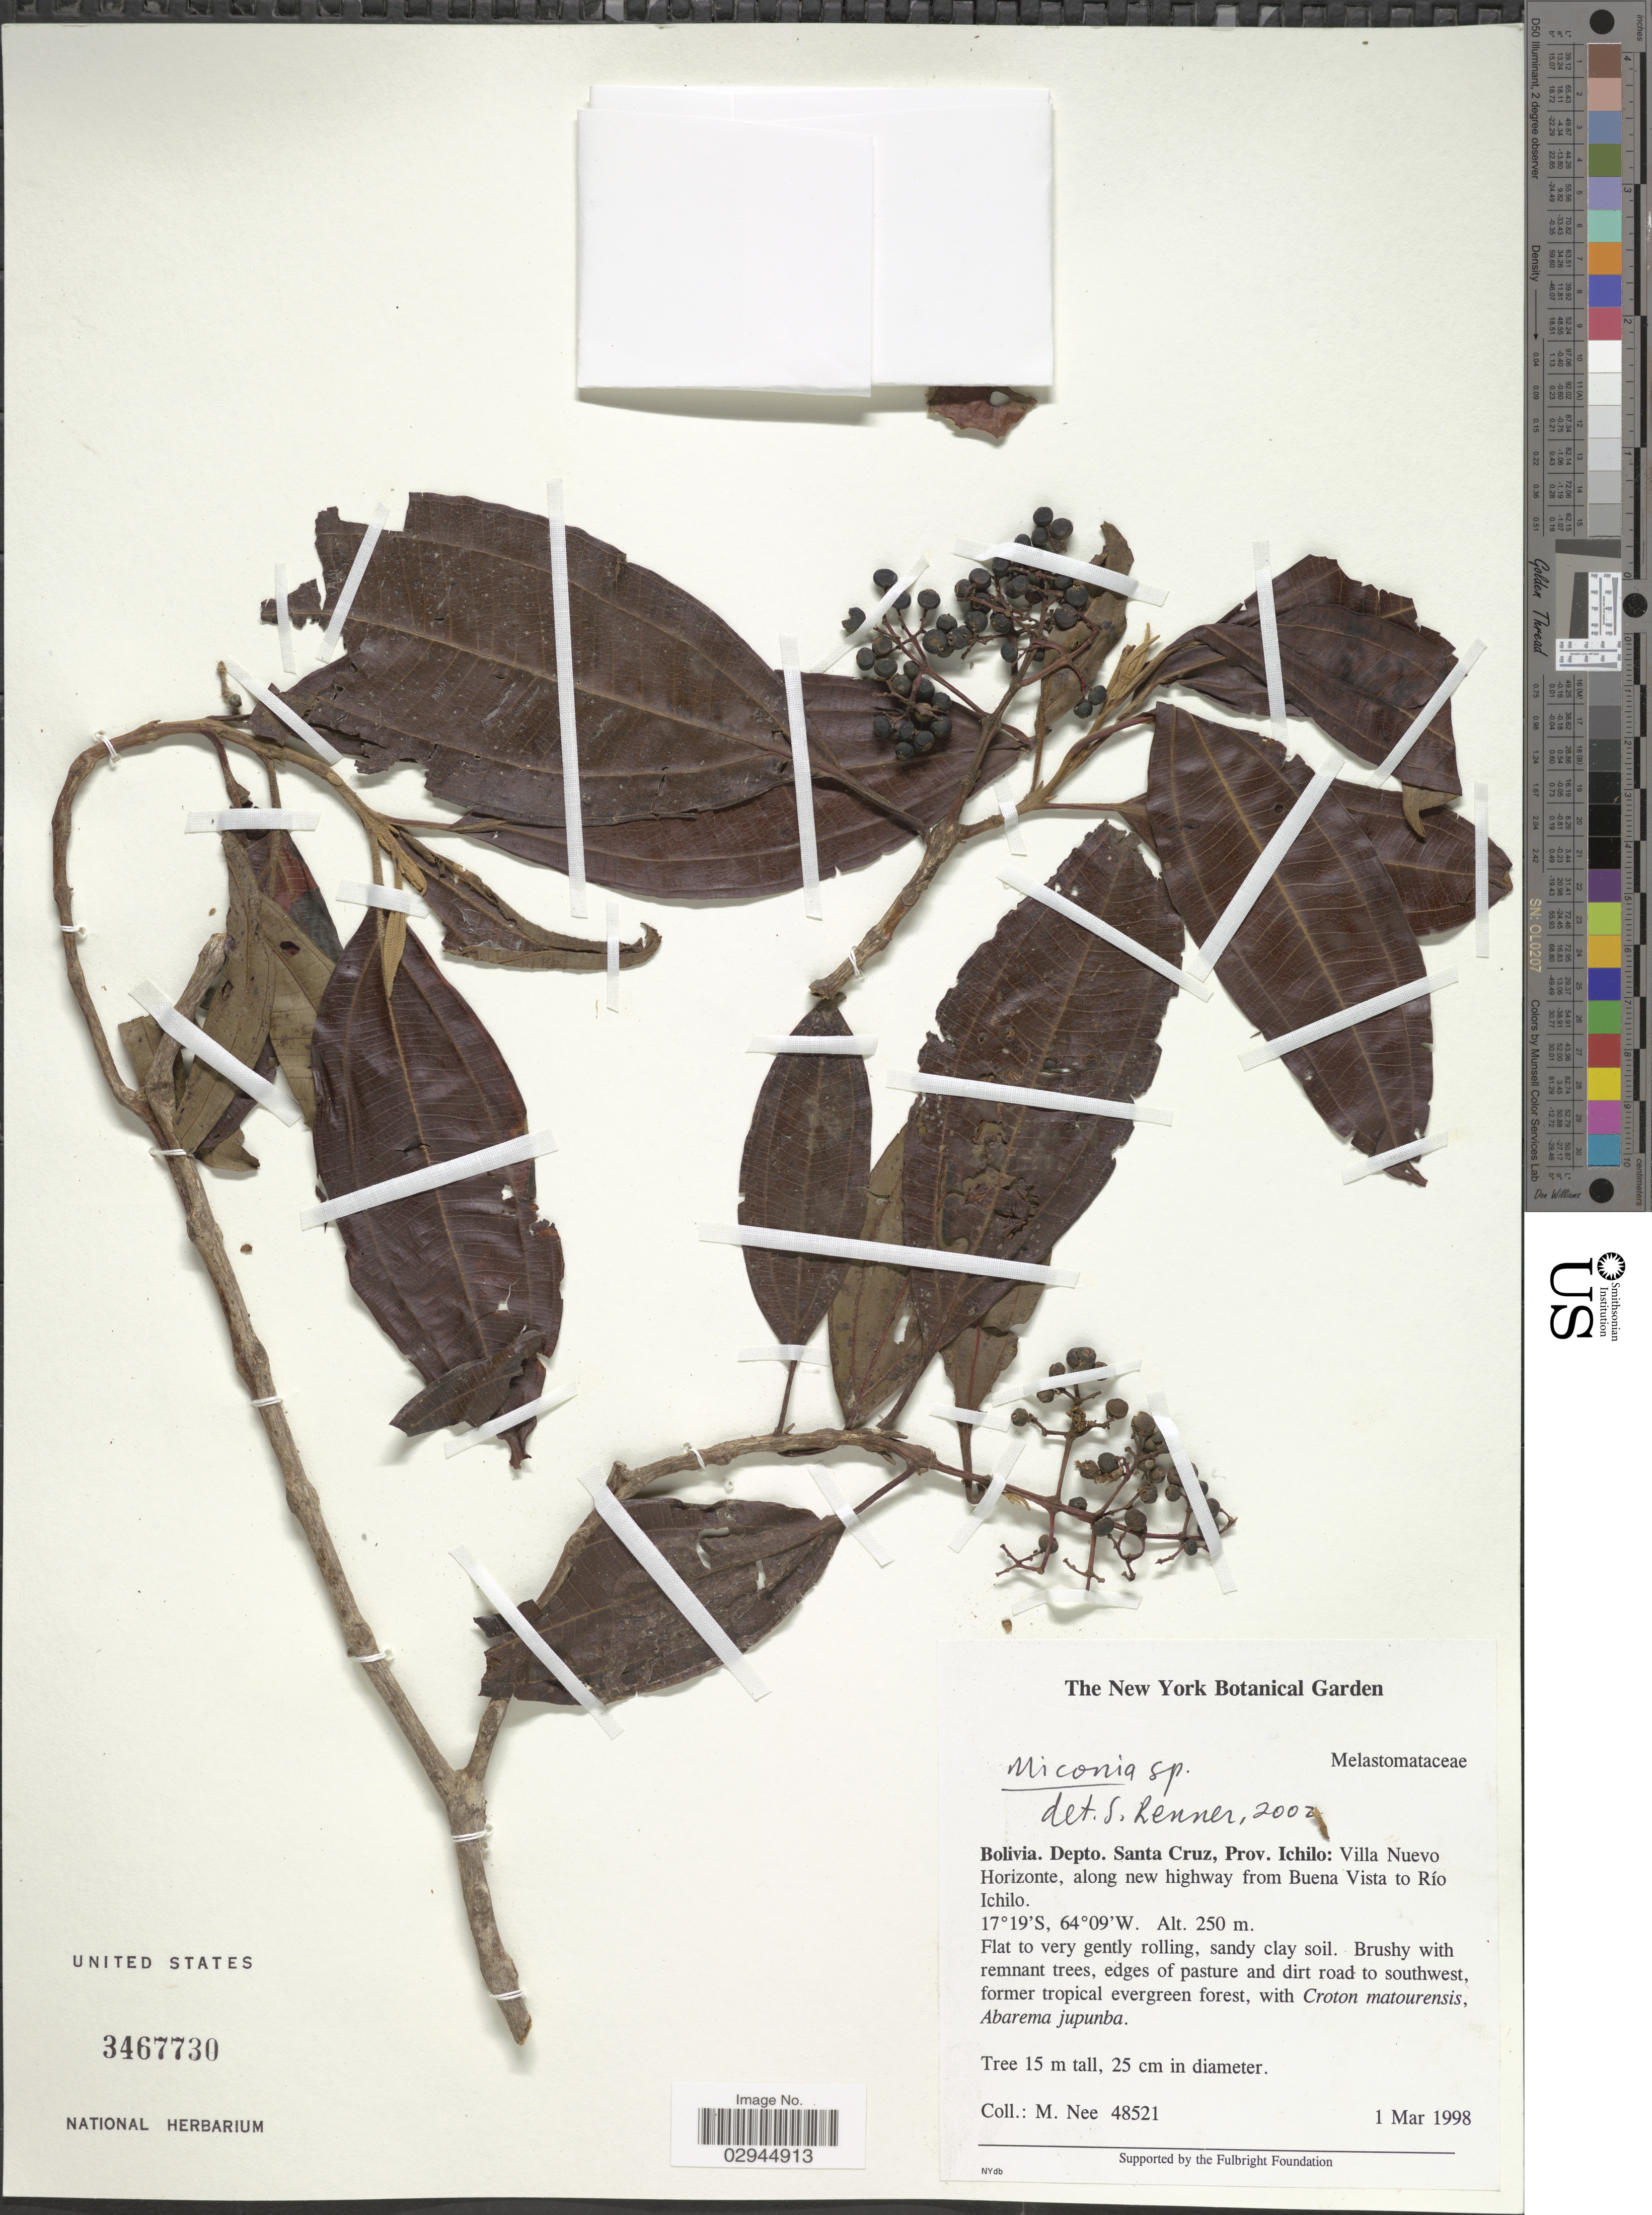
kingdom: Plantae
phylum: Tracheophyta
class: Magnoliopsida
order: Myrtales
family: Melastomataceae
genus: Miconia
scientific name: Miconia sp.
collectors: M. Nee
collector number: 48521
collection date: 1998-03-01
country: Bolivia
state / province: Santa Cruz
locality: Depto. Santa Cruz, Prov. Ichilo: Villa Nuevo Horizonte, along new highway from Buena Vista to Río Ichilo.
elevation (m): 250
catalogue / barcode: US 3467730